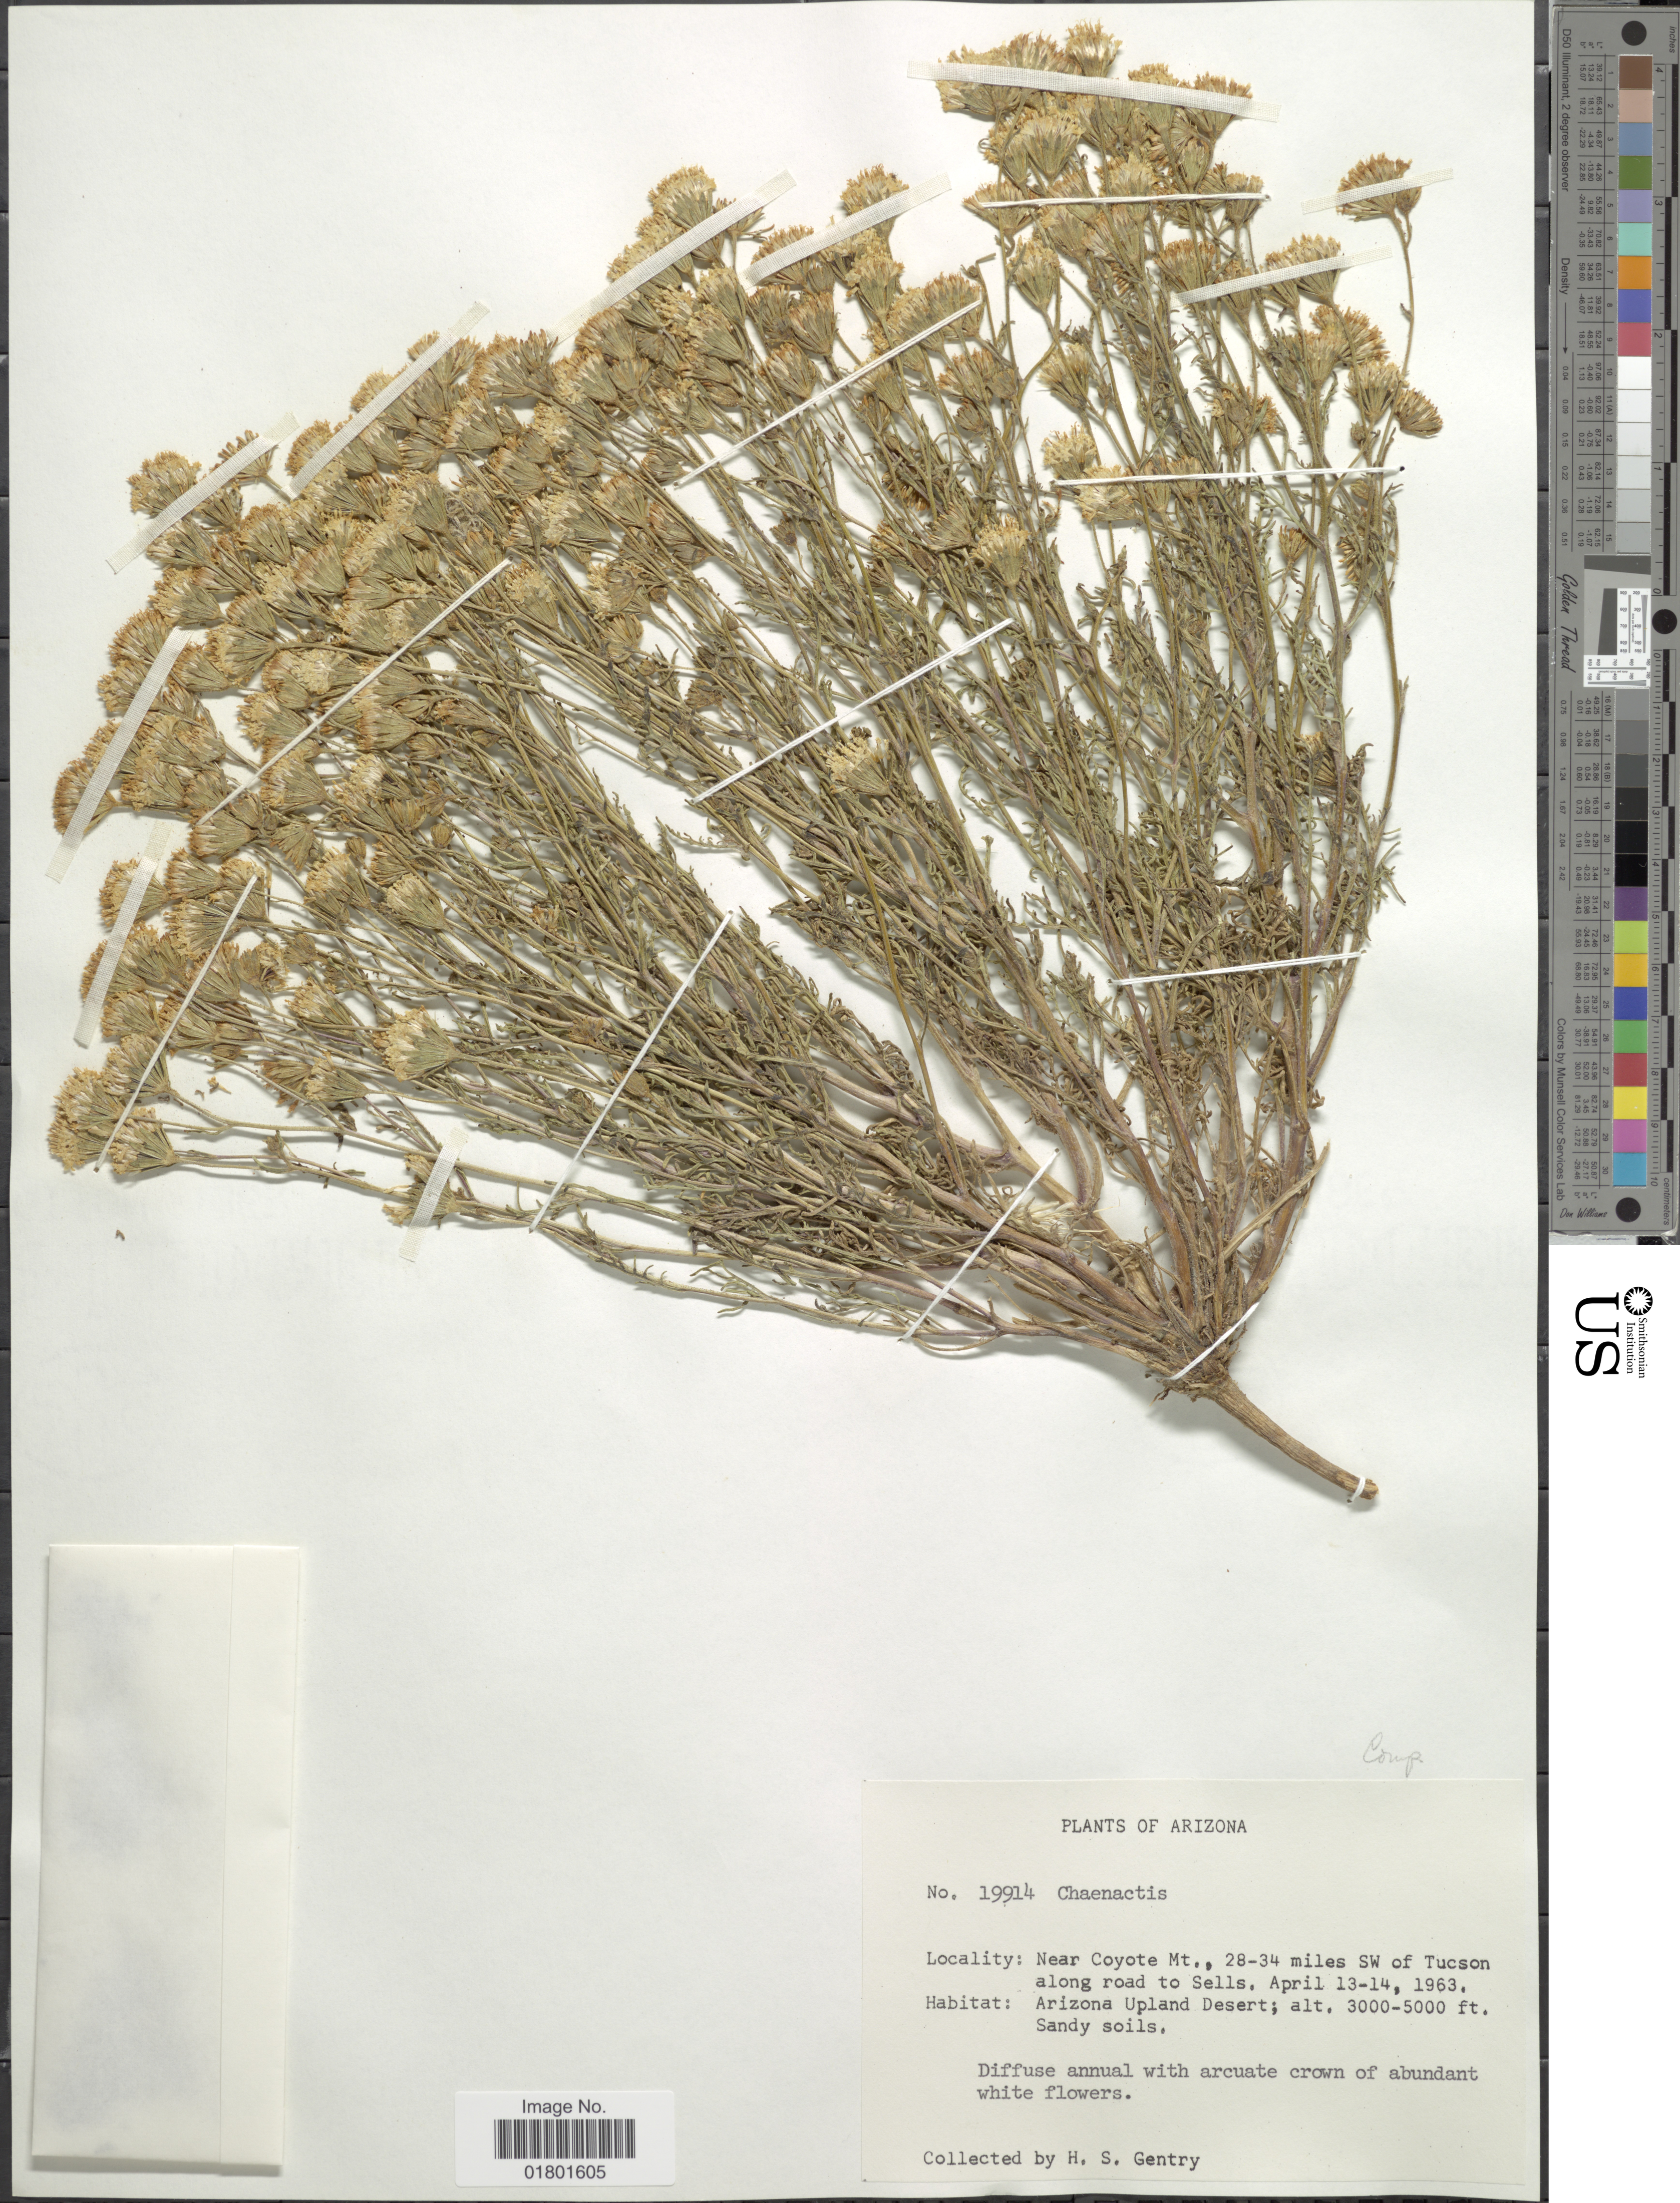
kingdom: Plantae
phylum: Tracheophyta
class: Magnoliopsida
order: Asterales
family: Asteraceae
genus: Chaenactis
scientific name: Chaenactis sp.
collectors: H. S. Gentry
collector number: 19914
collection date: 1963-04-13/1963-04-14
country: United States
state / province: Arizona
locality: Near Coyote Mt., 28-34 miles SW of Tucson along road to Sells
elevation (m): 914